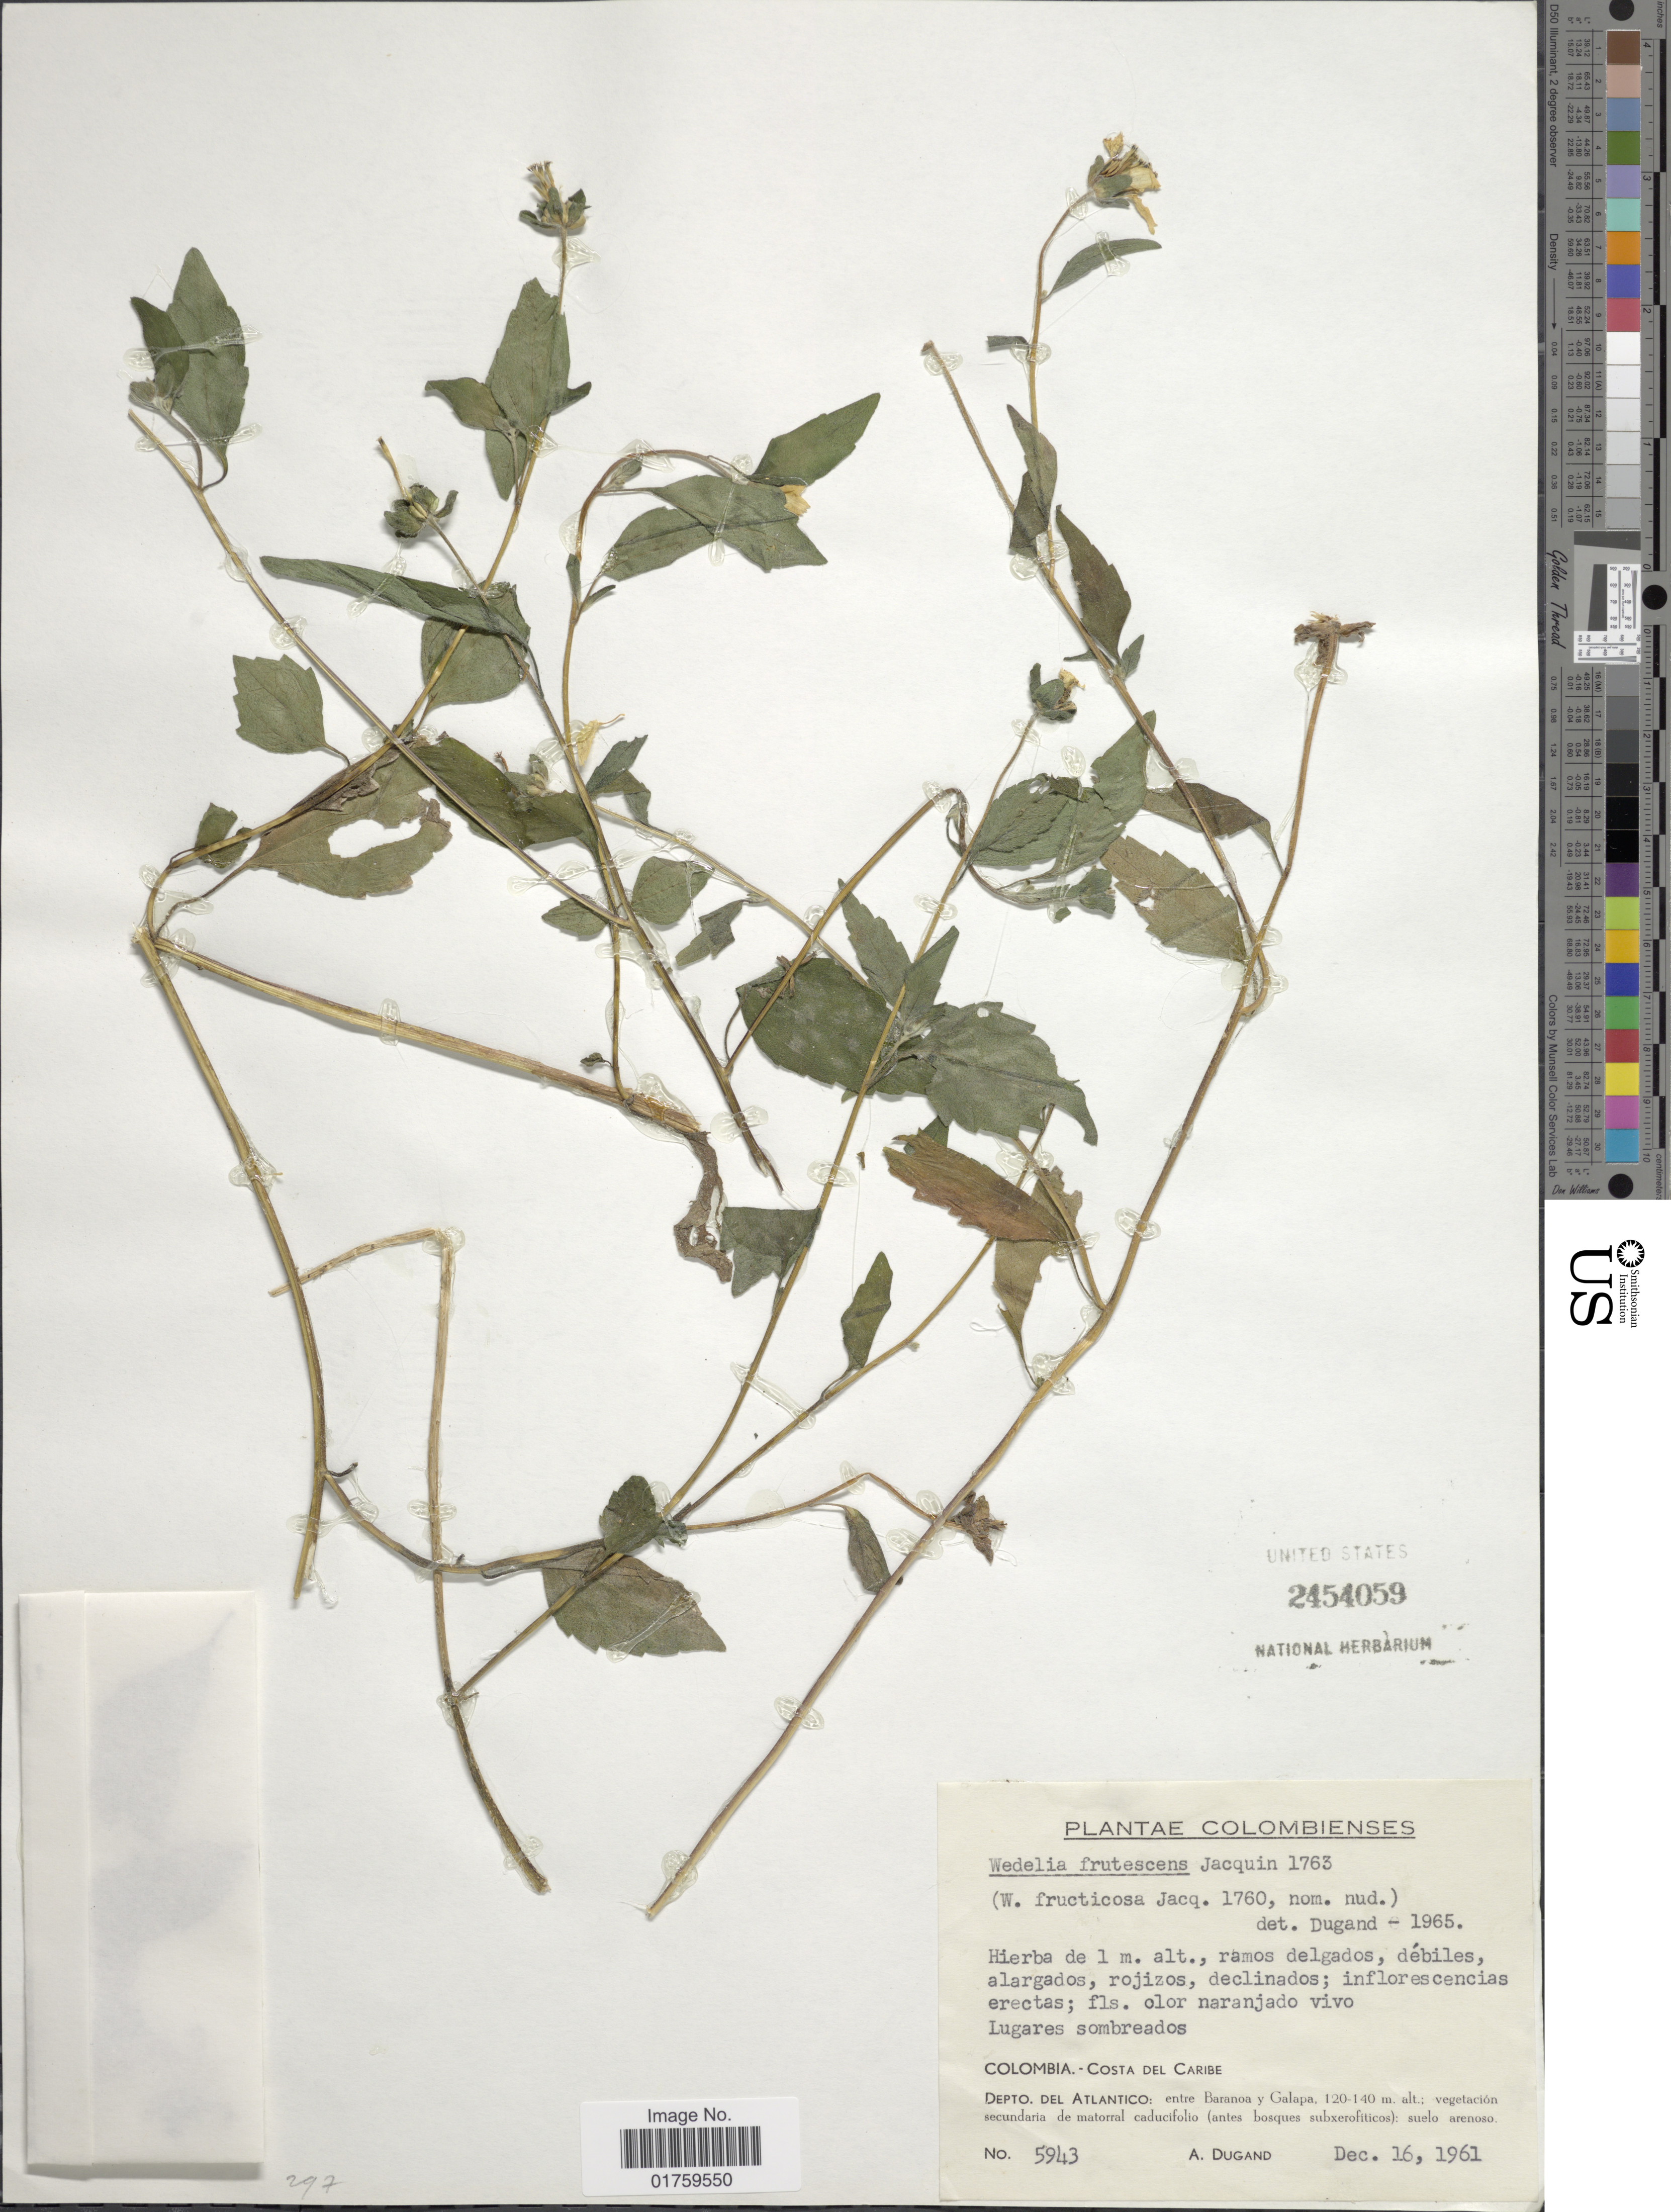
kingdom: Plantae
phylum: Tracheophyta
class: Magnoliopsida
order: Asterales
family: Asteraceae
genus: Sclerocarpus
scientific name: Sclerocarpus divaricatus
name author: (Benth.) Benth. & Hook. f. ex Hemsl.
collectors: A. Dugand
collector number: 5943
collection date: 1961-12-16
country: Colombia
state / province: Atlántico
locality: Colombia.-Costa del Caribe.Depto. Del Atlántico: entre Baranoa y Galapa.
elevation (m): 120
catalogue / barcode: US 2454059